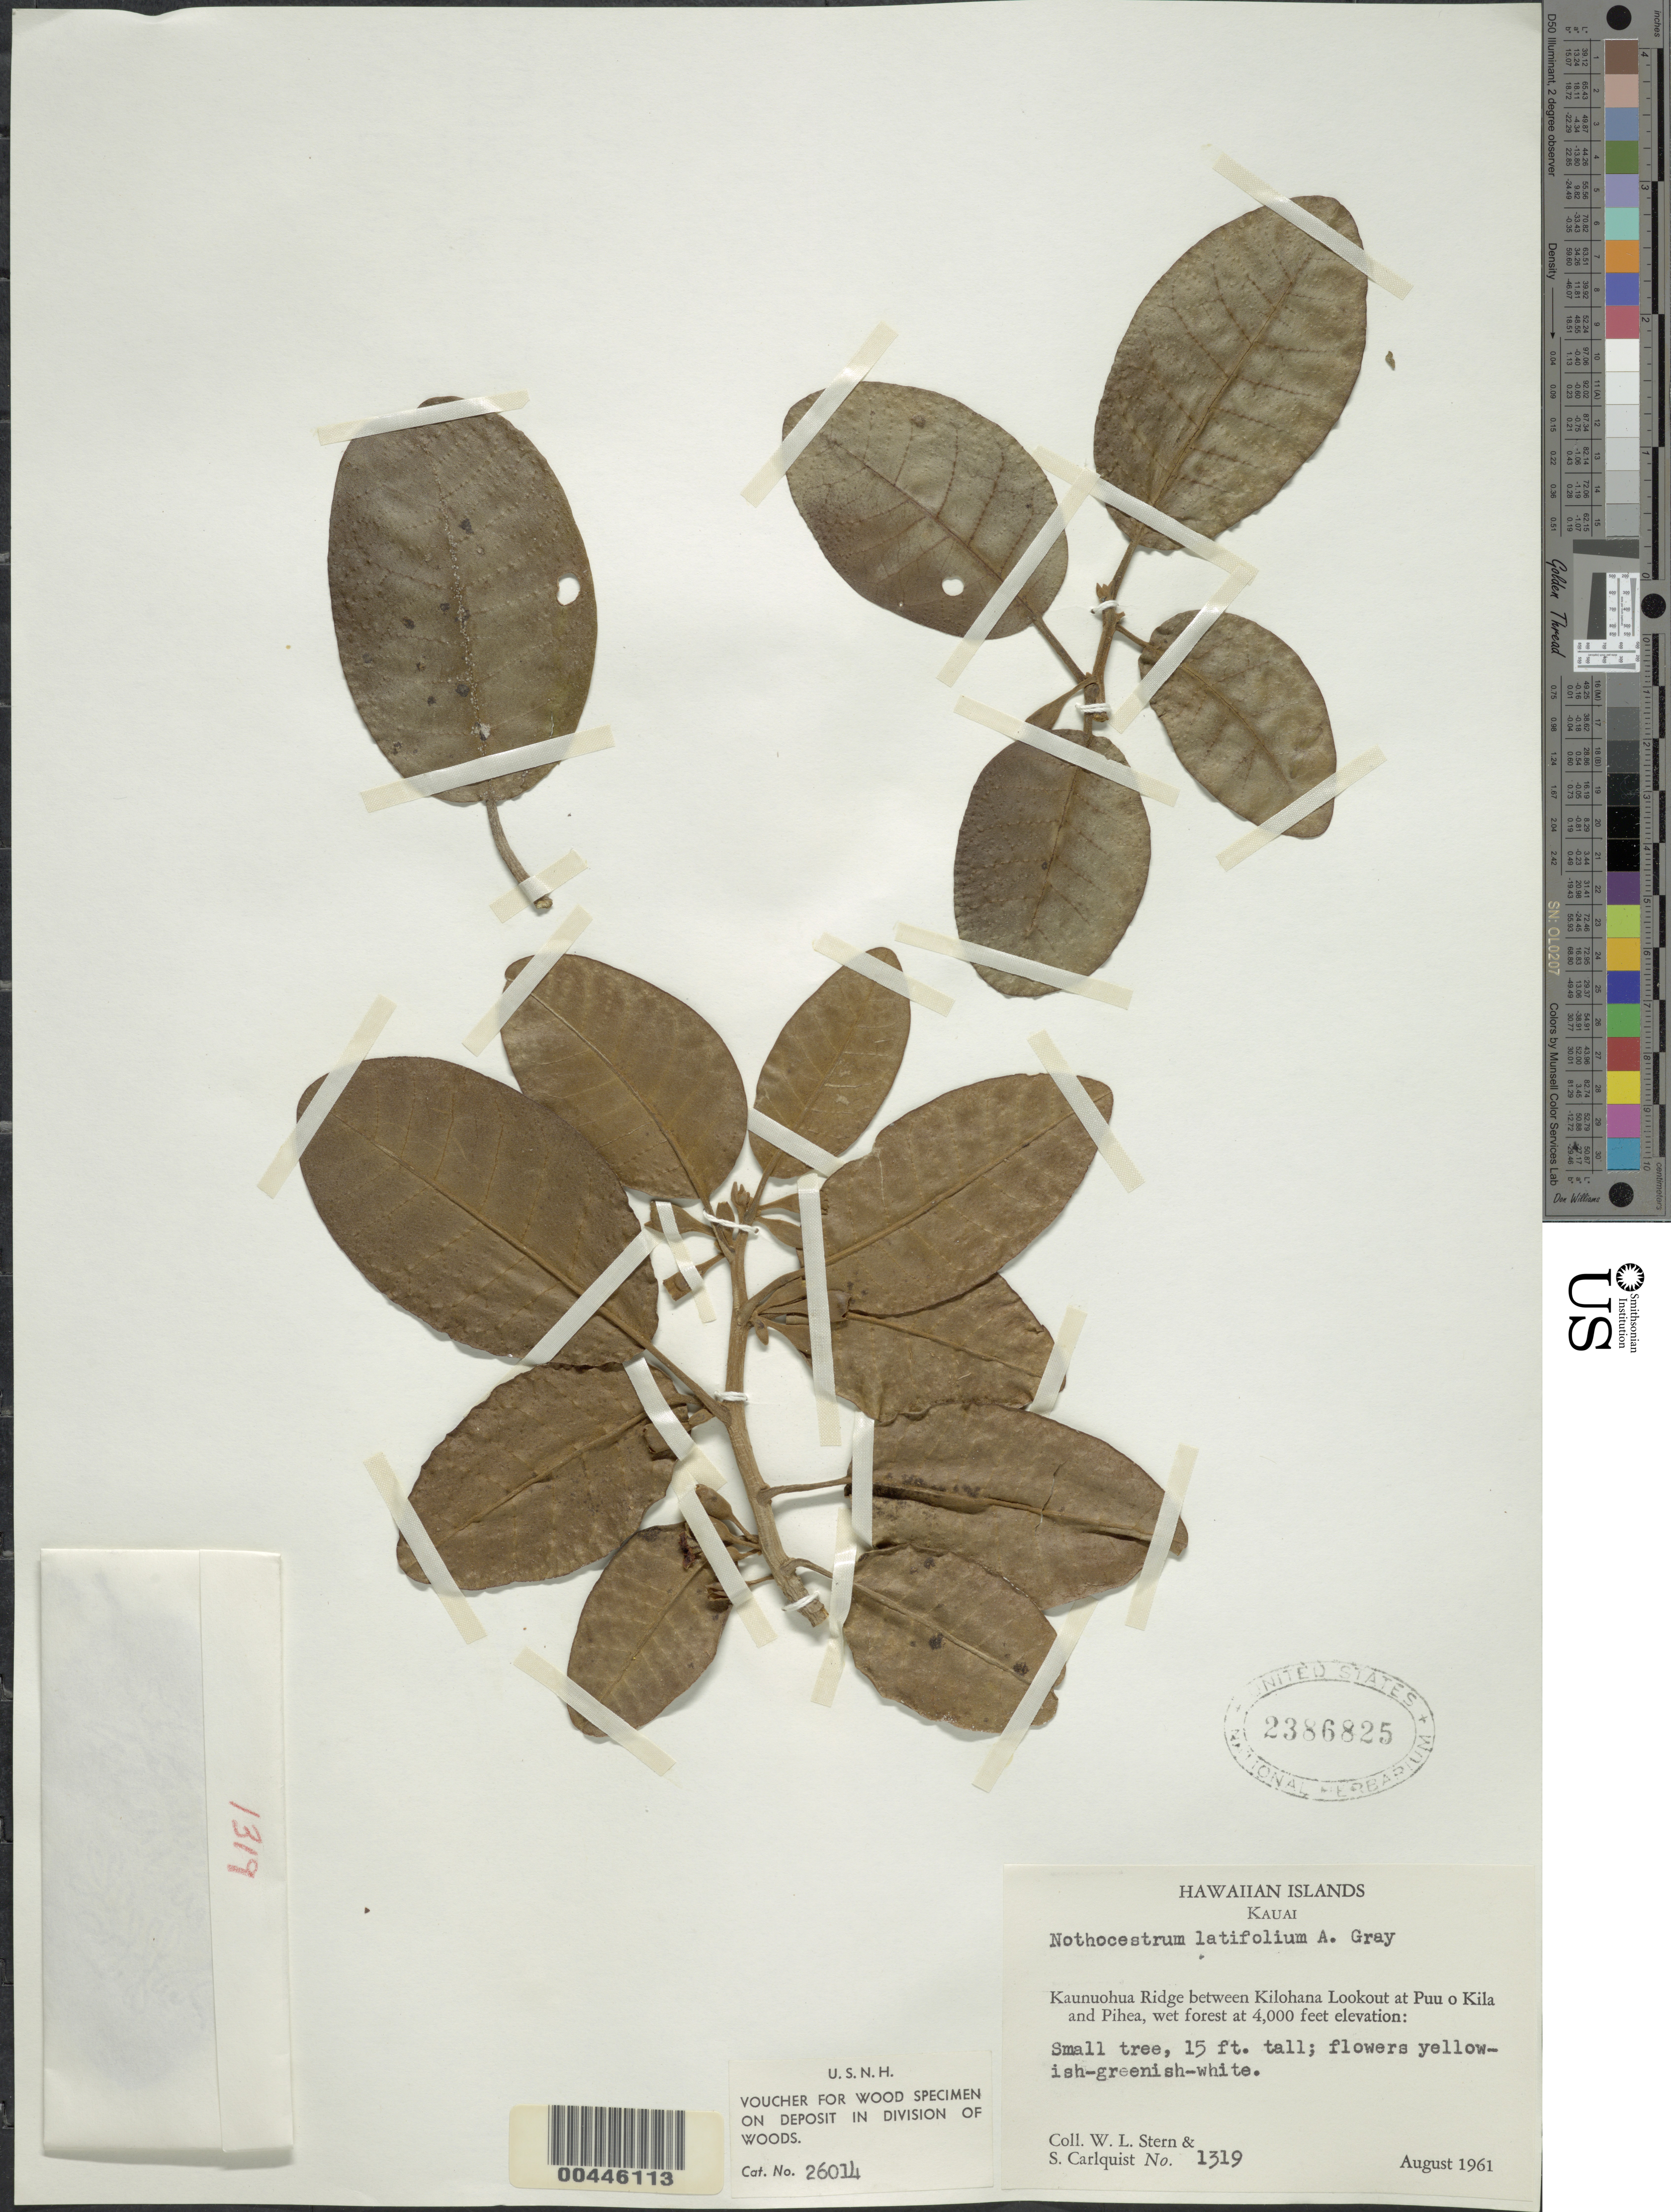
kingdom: Plantae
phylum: Tracheophyta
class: Magnoliopsida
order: Solanales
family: Solanaceae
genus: Nothocestrum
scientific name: Nothocestrum latifolium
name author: A. Gray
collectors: W. L. Stern & S. Carlquist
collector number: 1319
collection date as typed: Aug 1961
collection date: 1961-08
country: United States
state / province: Hawaii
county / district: Kauai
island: Kaua'i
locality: Kaunuohua Ridge between Kilohana Lookout at Puu o Kila and Pihea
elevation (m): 1219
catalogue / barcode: US 2386825